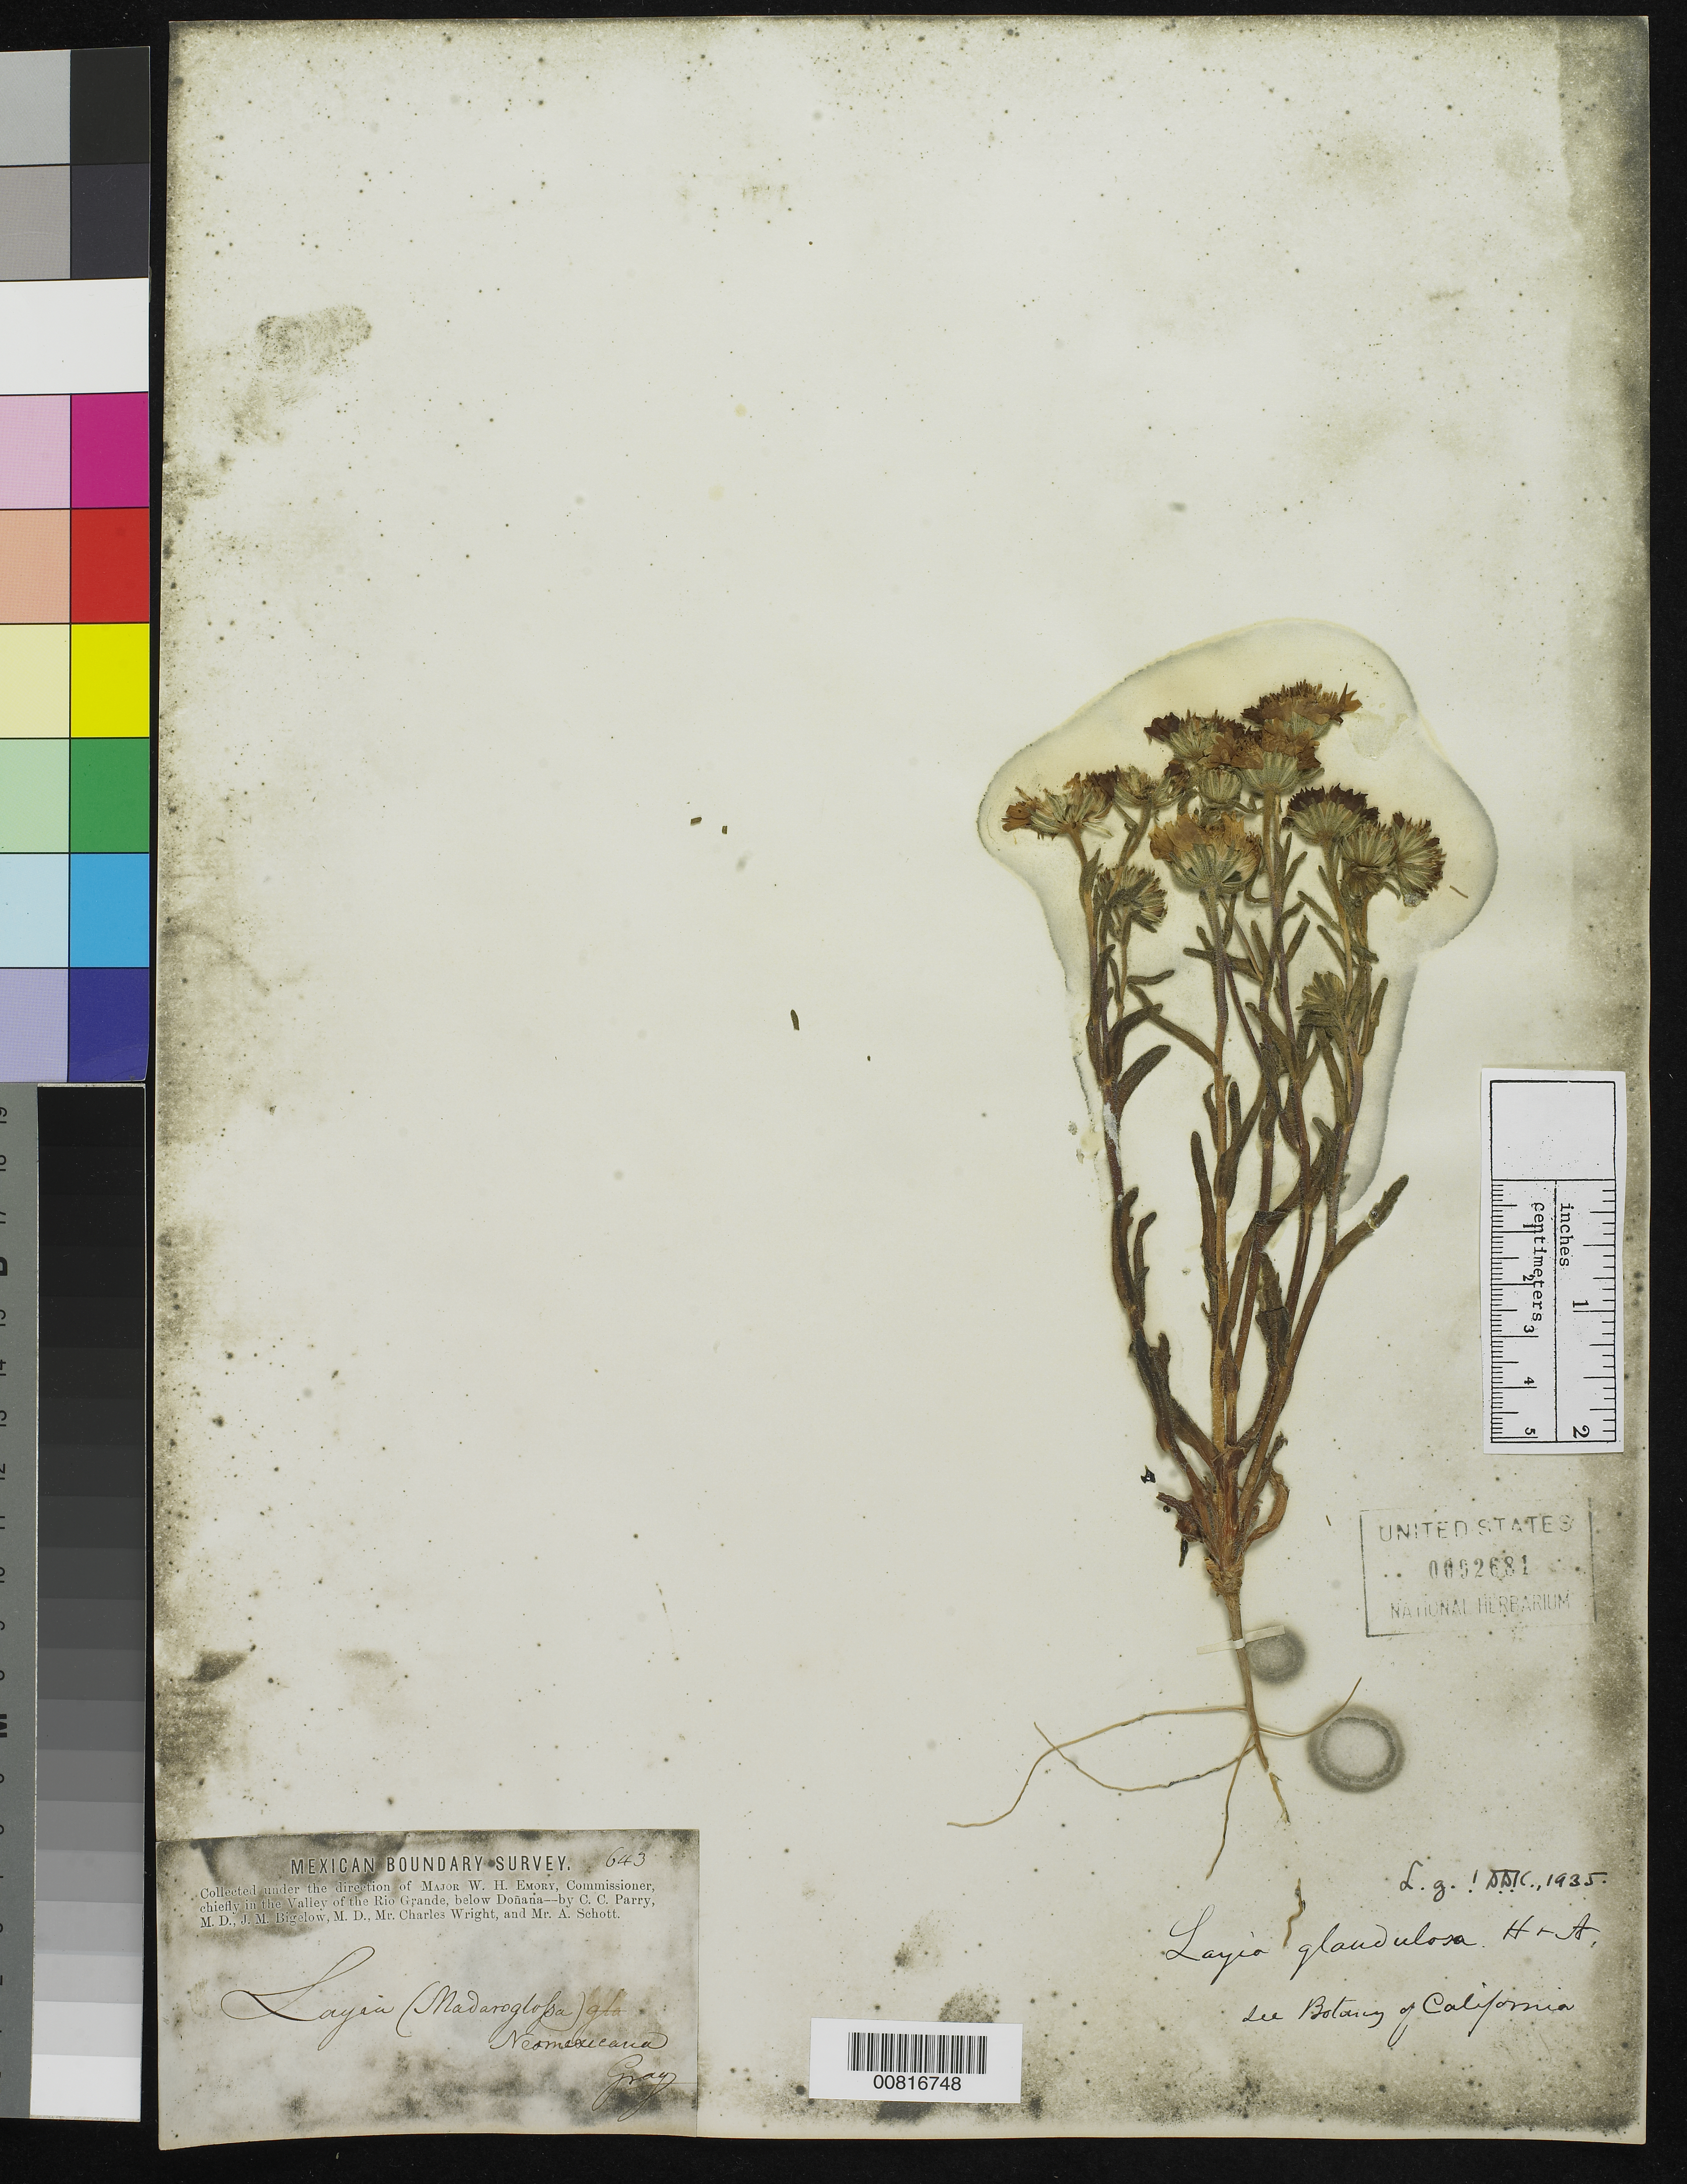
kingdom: Plantae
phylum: Tracheophyta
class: Magnoliopsida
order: Asterales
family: Asteraceae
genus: Layia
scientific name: Layia glandulosa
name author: Hook. & Arn.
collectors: C. C. Parry, J. M. Bigelow, C. Wright & A. C. V. Schott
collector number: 643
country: United States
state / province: New Mexico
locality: Valley of the Rio Grande, below Doñana, New Mexico.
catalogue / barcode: US 92681